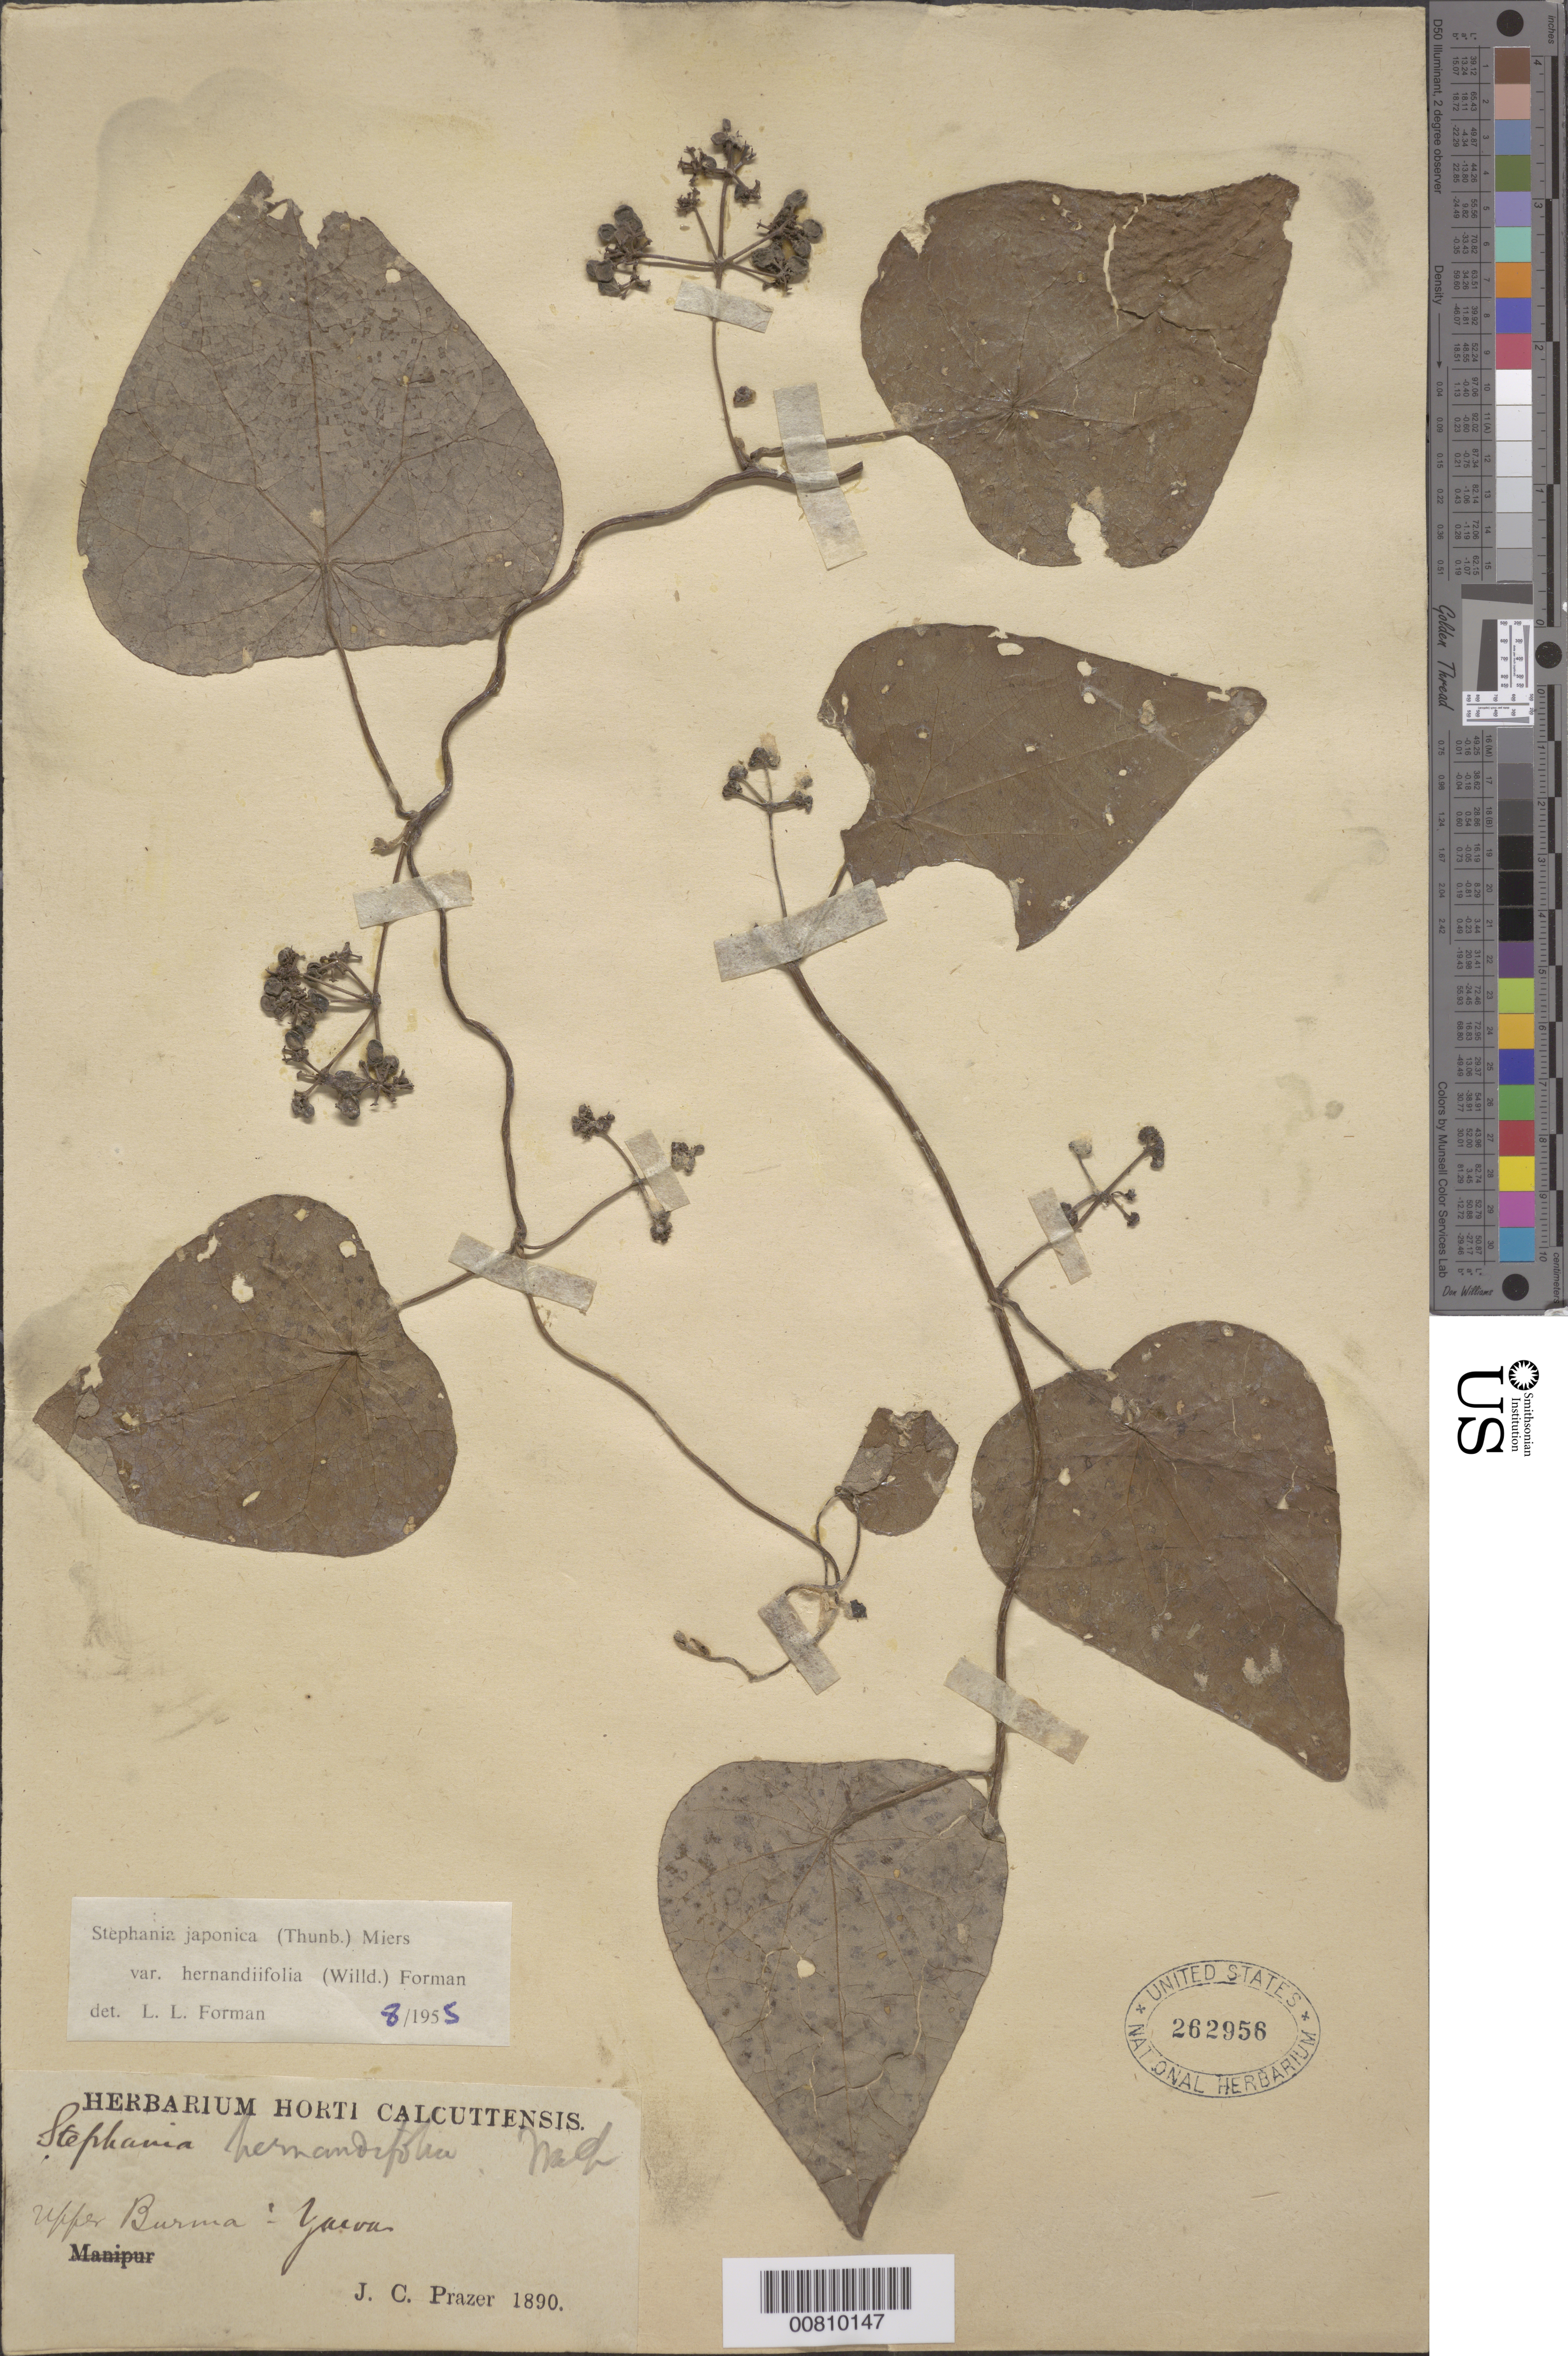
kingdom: Plantae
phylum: Tracheophyta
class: Magnoliopsida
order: Ranunculales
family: Menispermaceae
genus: Stephania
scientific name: Stephania japonica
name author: (Thunb.) Miers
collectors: J. Prazer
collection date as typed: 1890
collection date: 1890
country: Myanmar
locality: Upper Burma, Yaroa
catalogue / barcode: US 262956